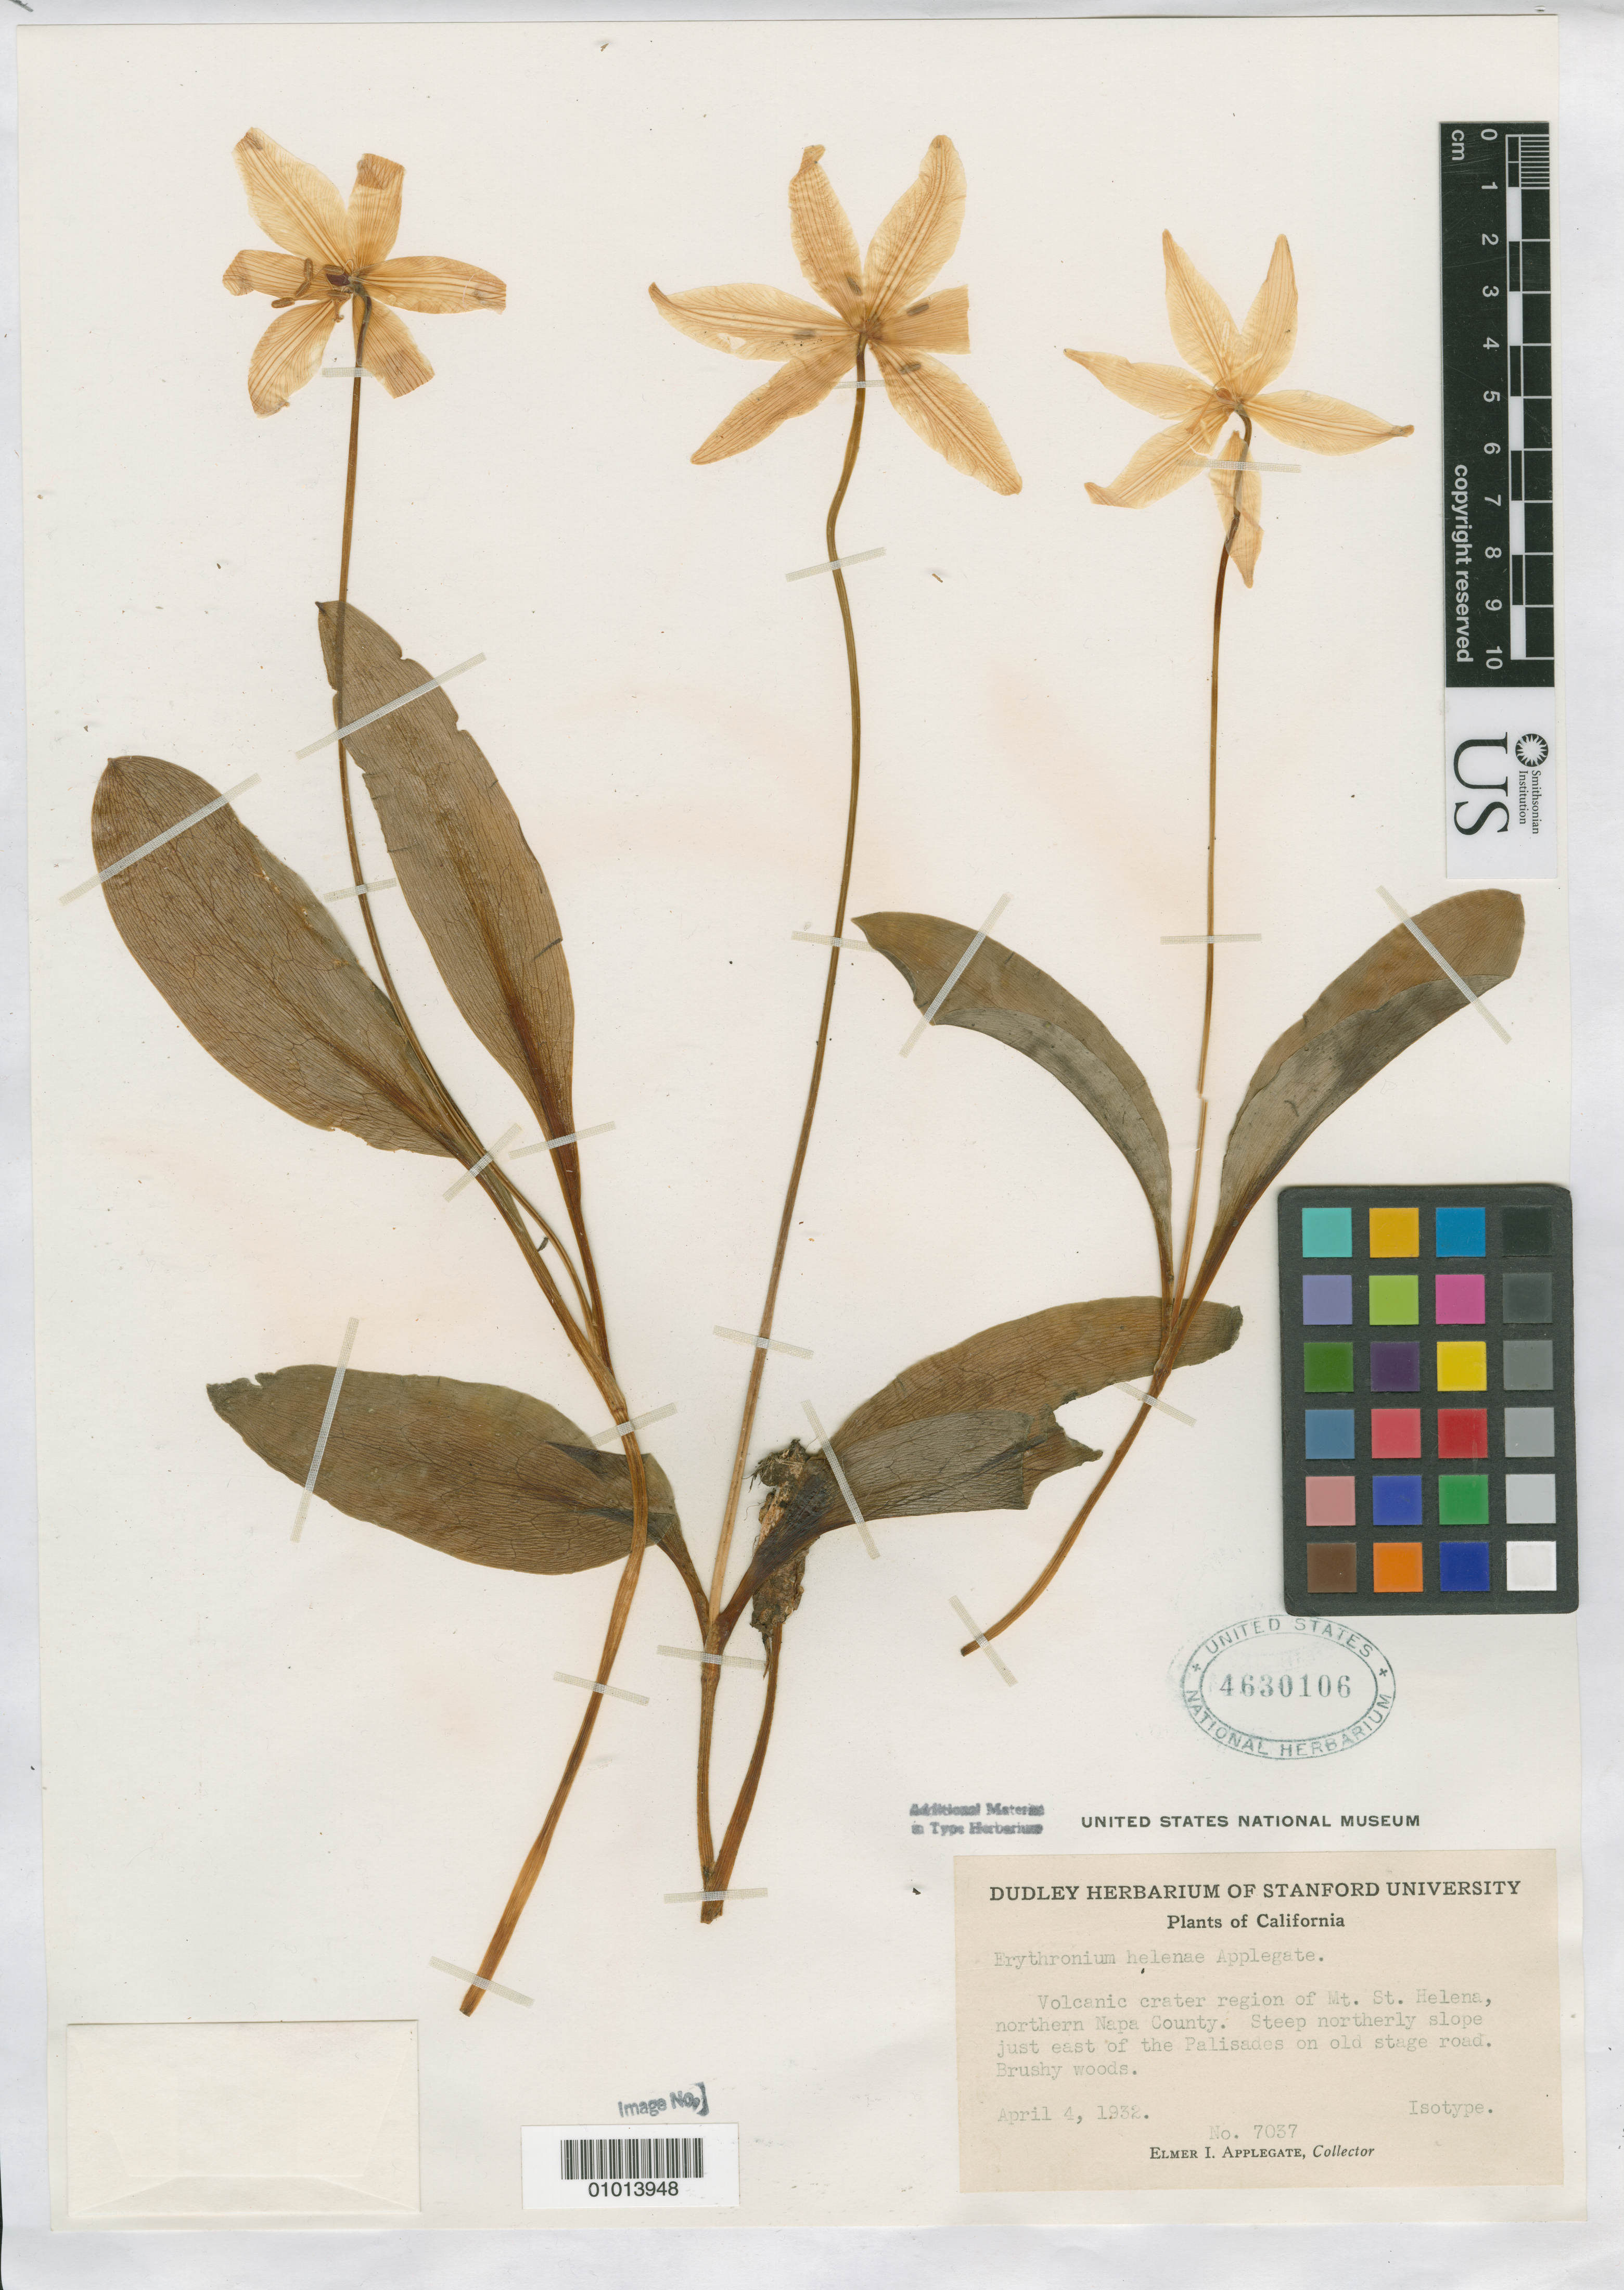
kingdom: Plantae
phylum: Tracheophyta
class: Liliopsida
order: Liliales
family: Liliaceae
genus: Erythronium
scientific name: Erythronium helenae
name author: Applegate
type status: Isotype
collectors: E. I. Applegate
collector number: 7037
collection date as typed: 04 Apr 1932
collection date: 1932-04-04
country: United States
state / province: California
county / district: Napa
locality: Mount St. Helena.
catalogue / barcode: US 4630106